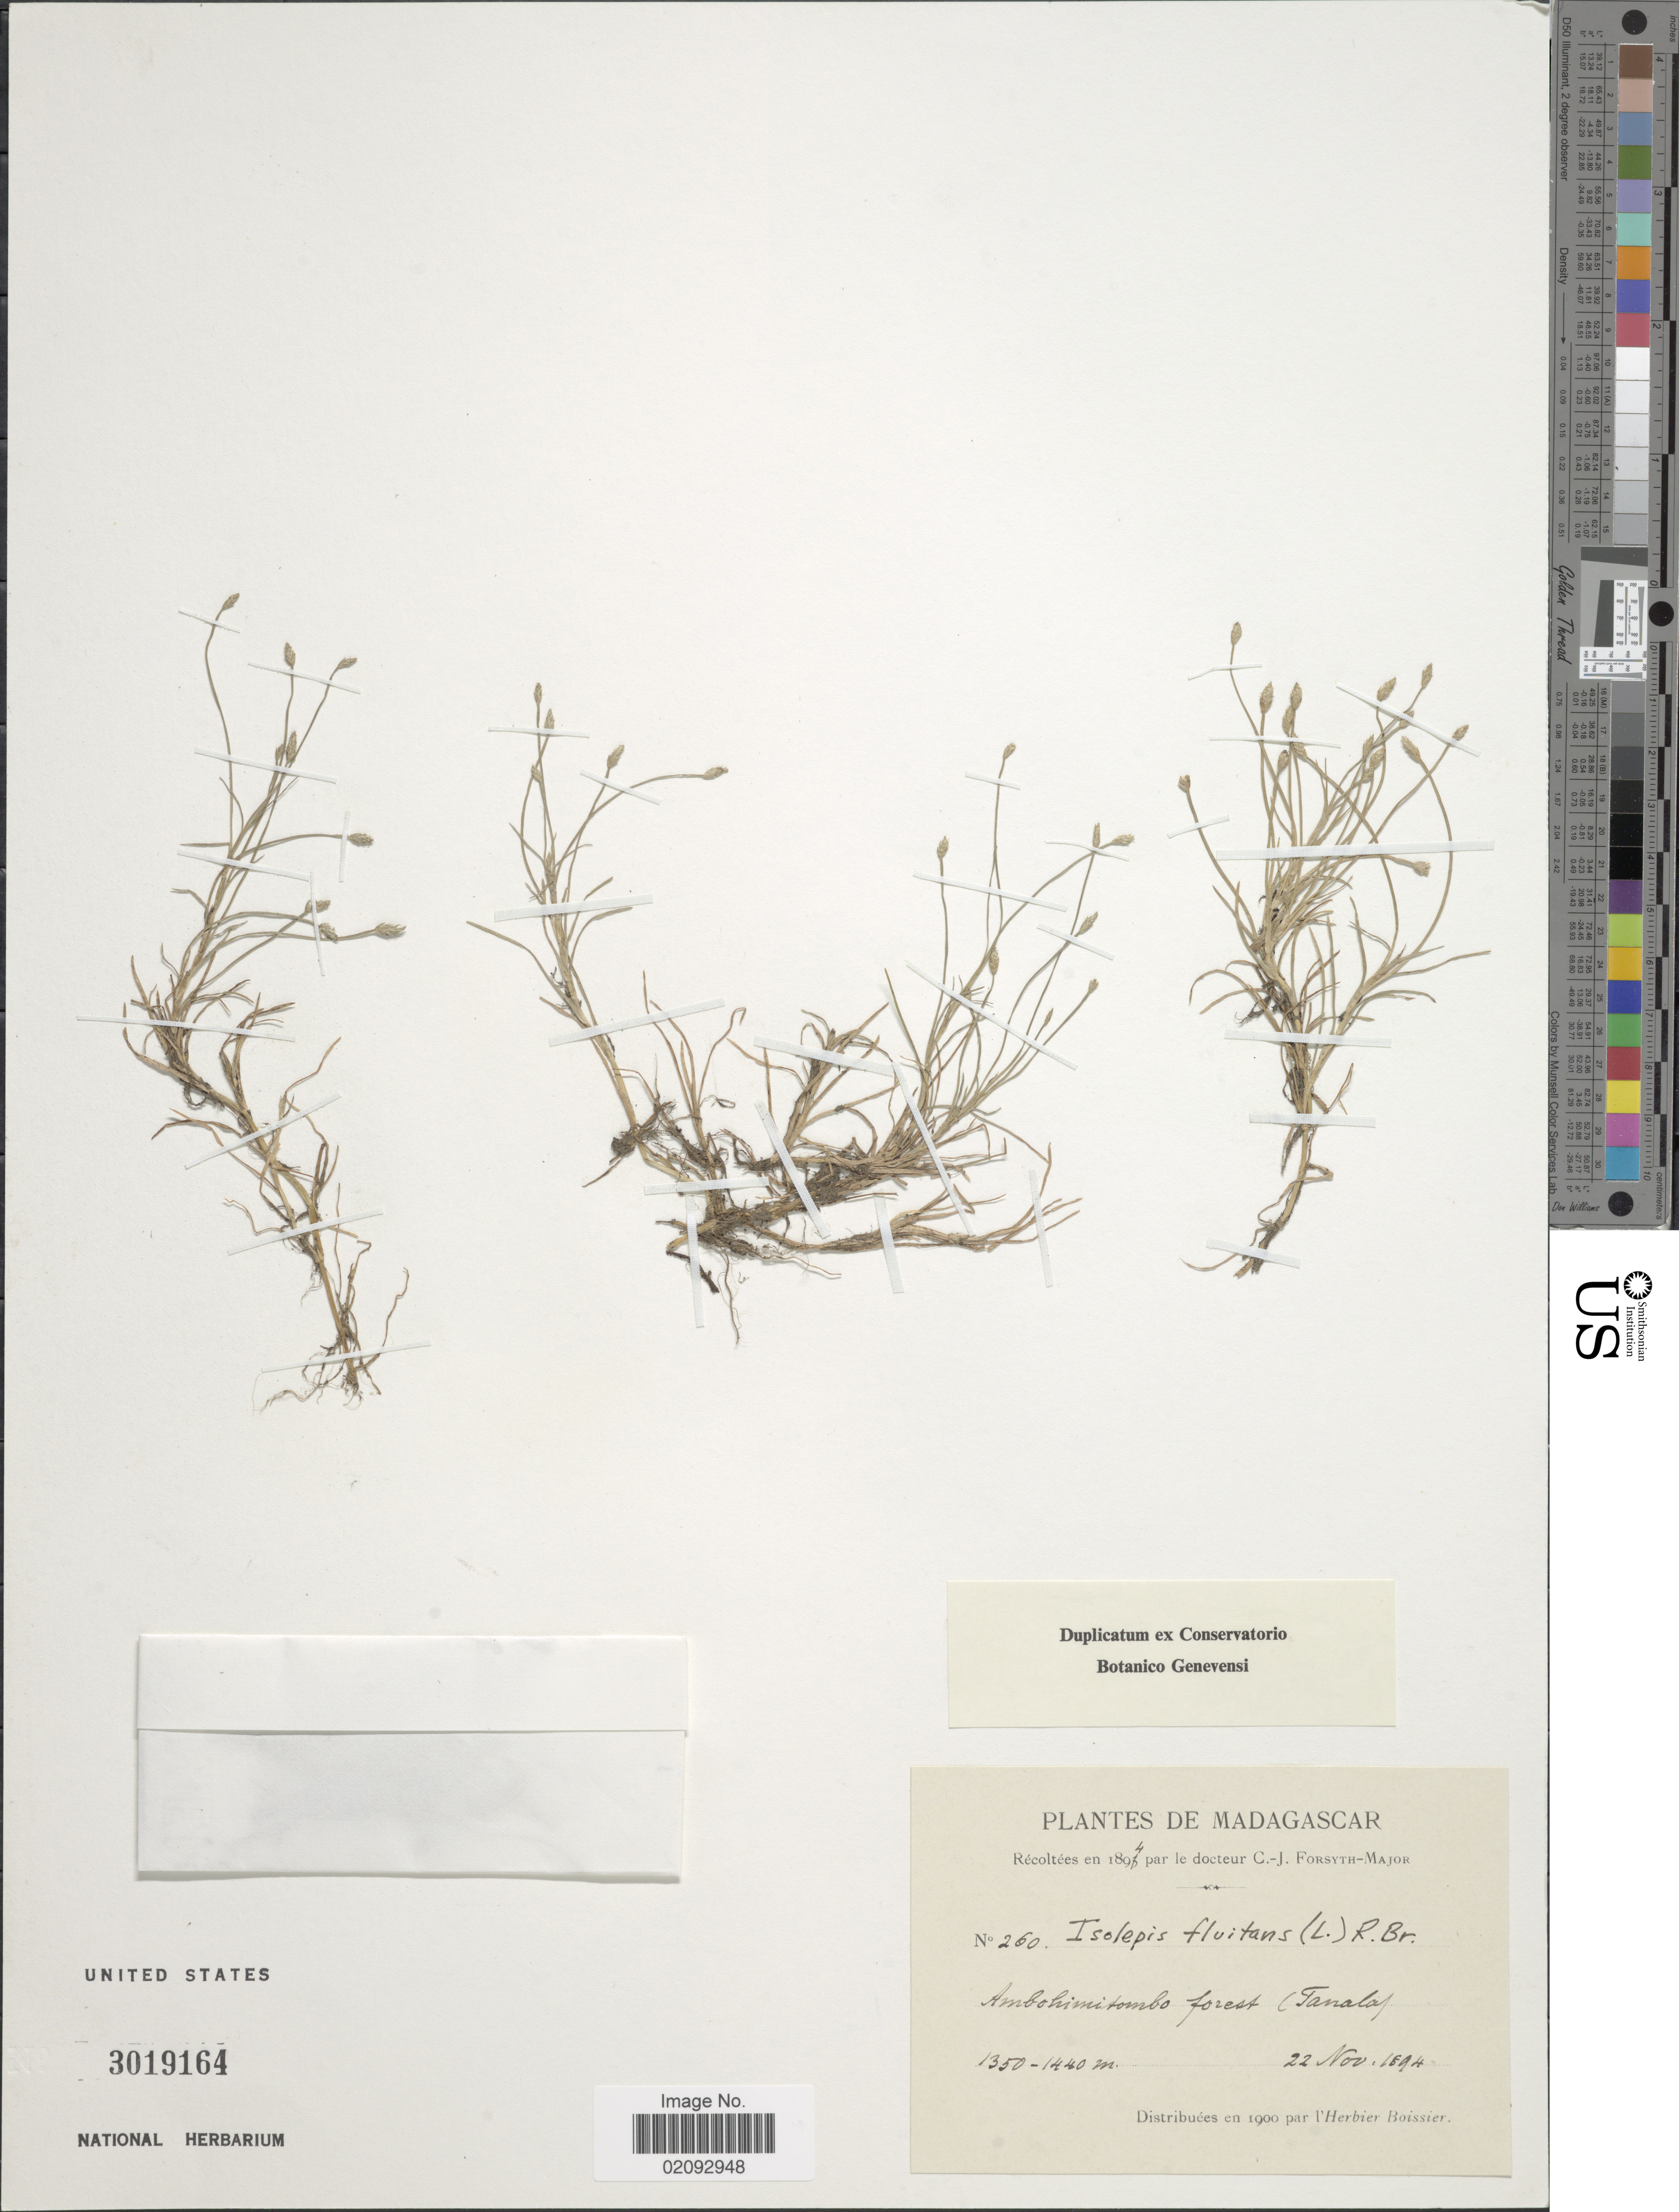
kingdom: Plantae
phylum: Tracheophyta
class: Liliopsida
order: Poales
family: Cyperaceae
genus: Isolepis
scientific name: Isolepis fluitans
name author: (L.) R. Br.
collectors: C. I. Forsyth-Major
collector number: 260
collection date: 1894-11-22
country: Madagascar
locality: Ambohimitombo forest (Tanala)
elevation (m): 1350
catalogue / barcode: US 3019164